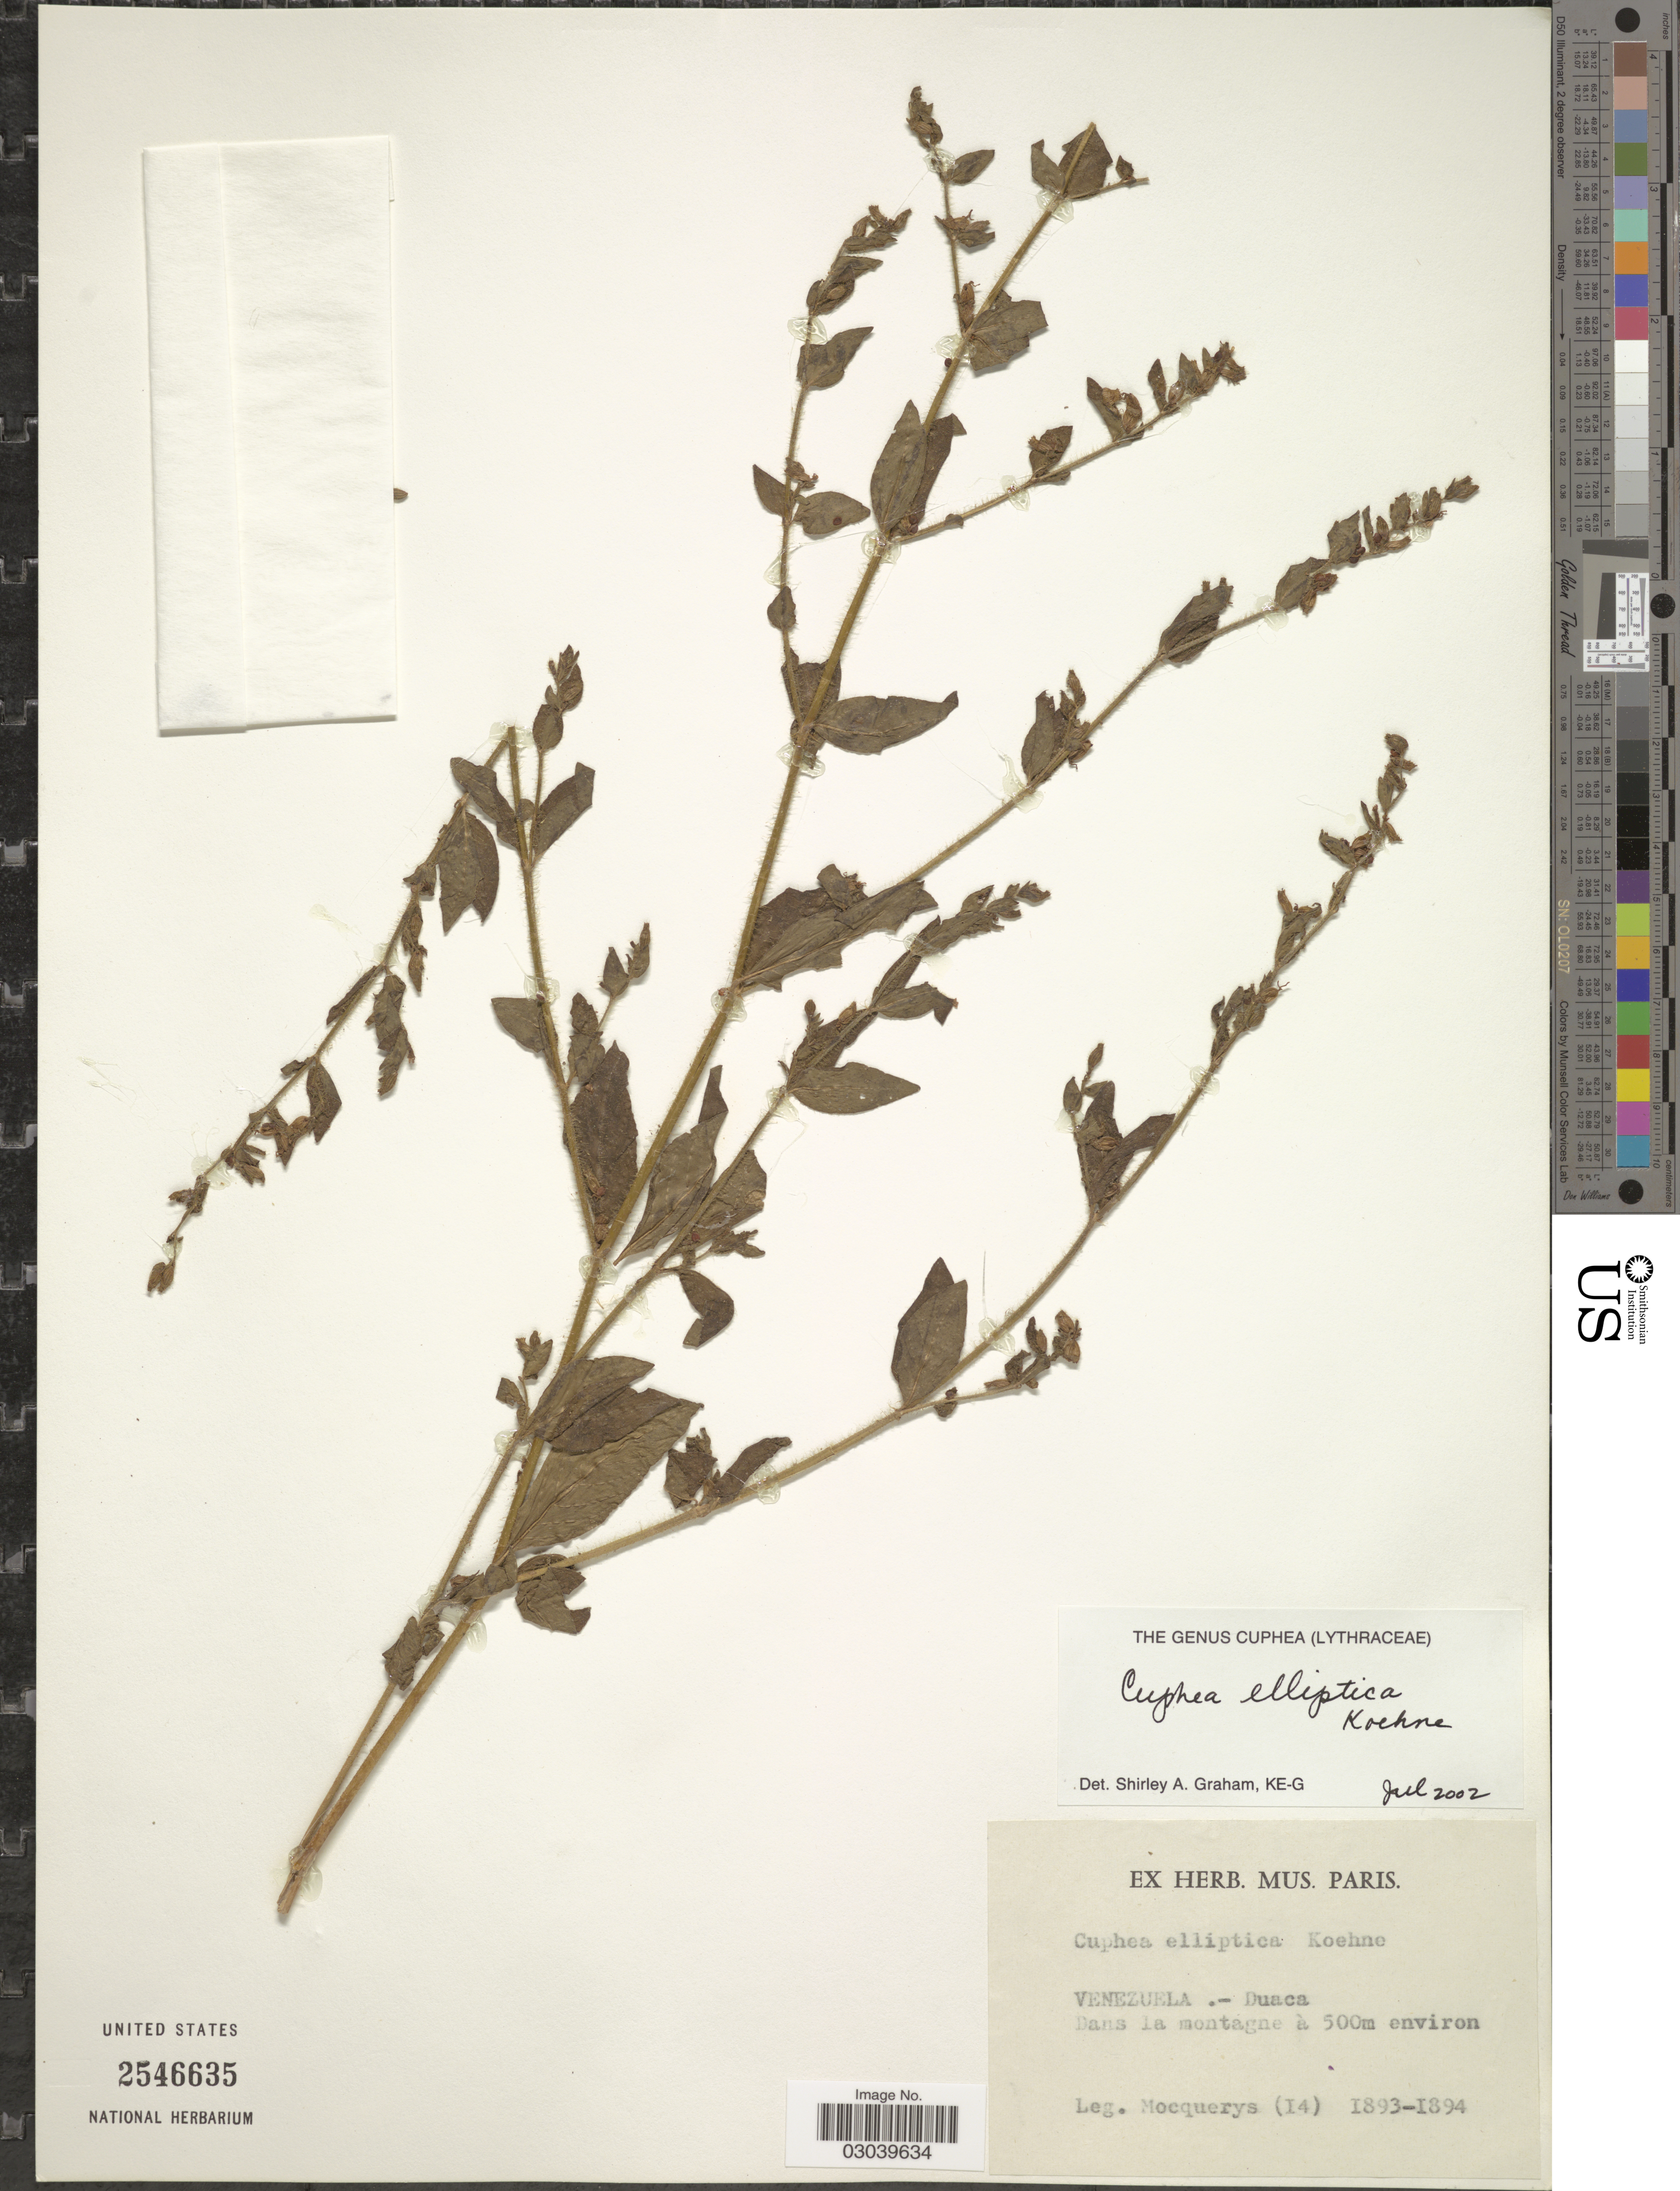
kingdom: Plantae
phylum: Tracheophyta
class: Magnoliopsida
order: Myrtales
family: Lythraceae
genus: Cuphea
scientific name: Cuphea elliptica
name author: Koehne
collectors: A. Mocquerys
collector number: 14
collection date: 1893/1894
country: Venezuela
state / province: Lara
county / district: Crespo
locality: Duaca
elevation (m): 500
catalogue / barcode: US 2546635